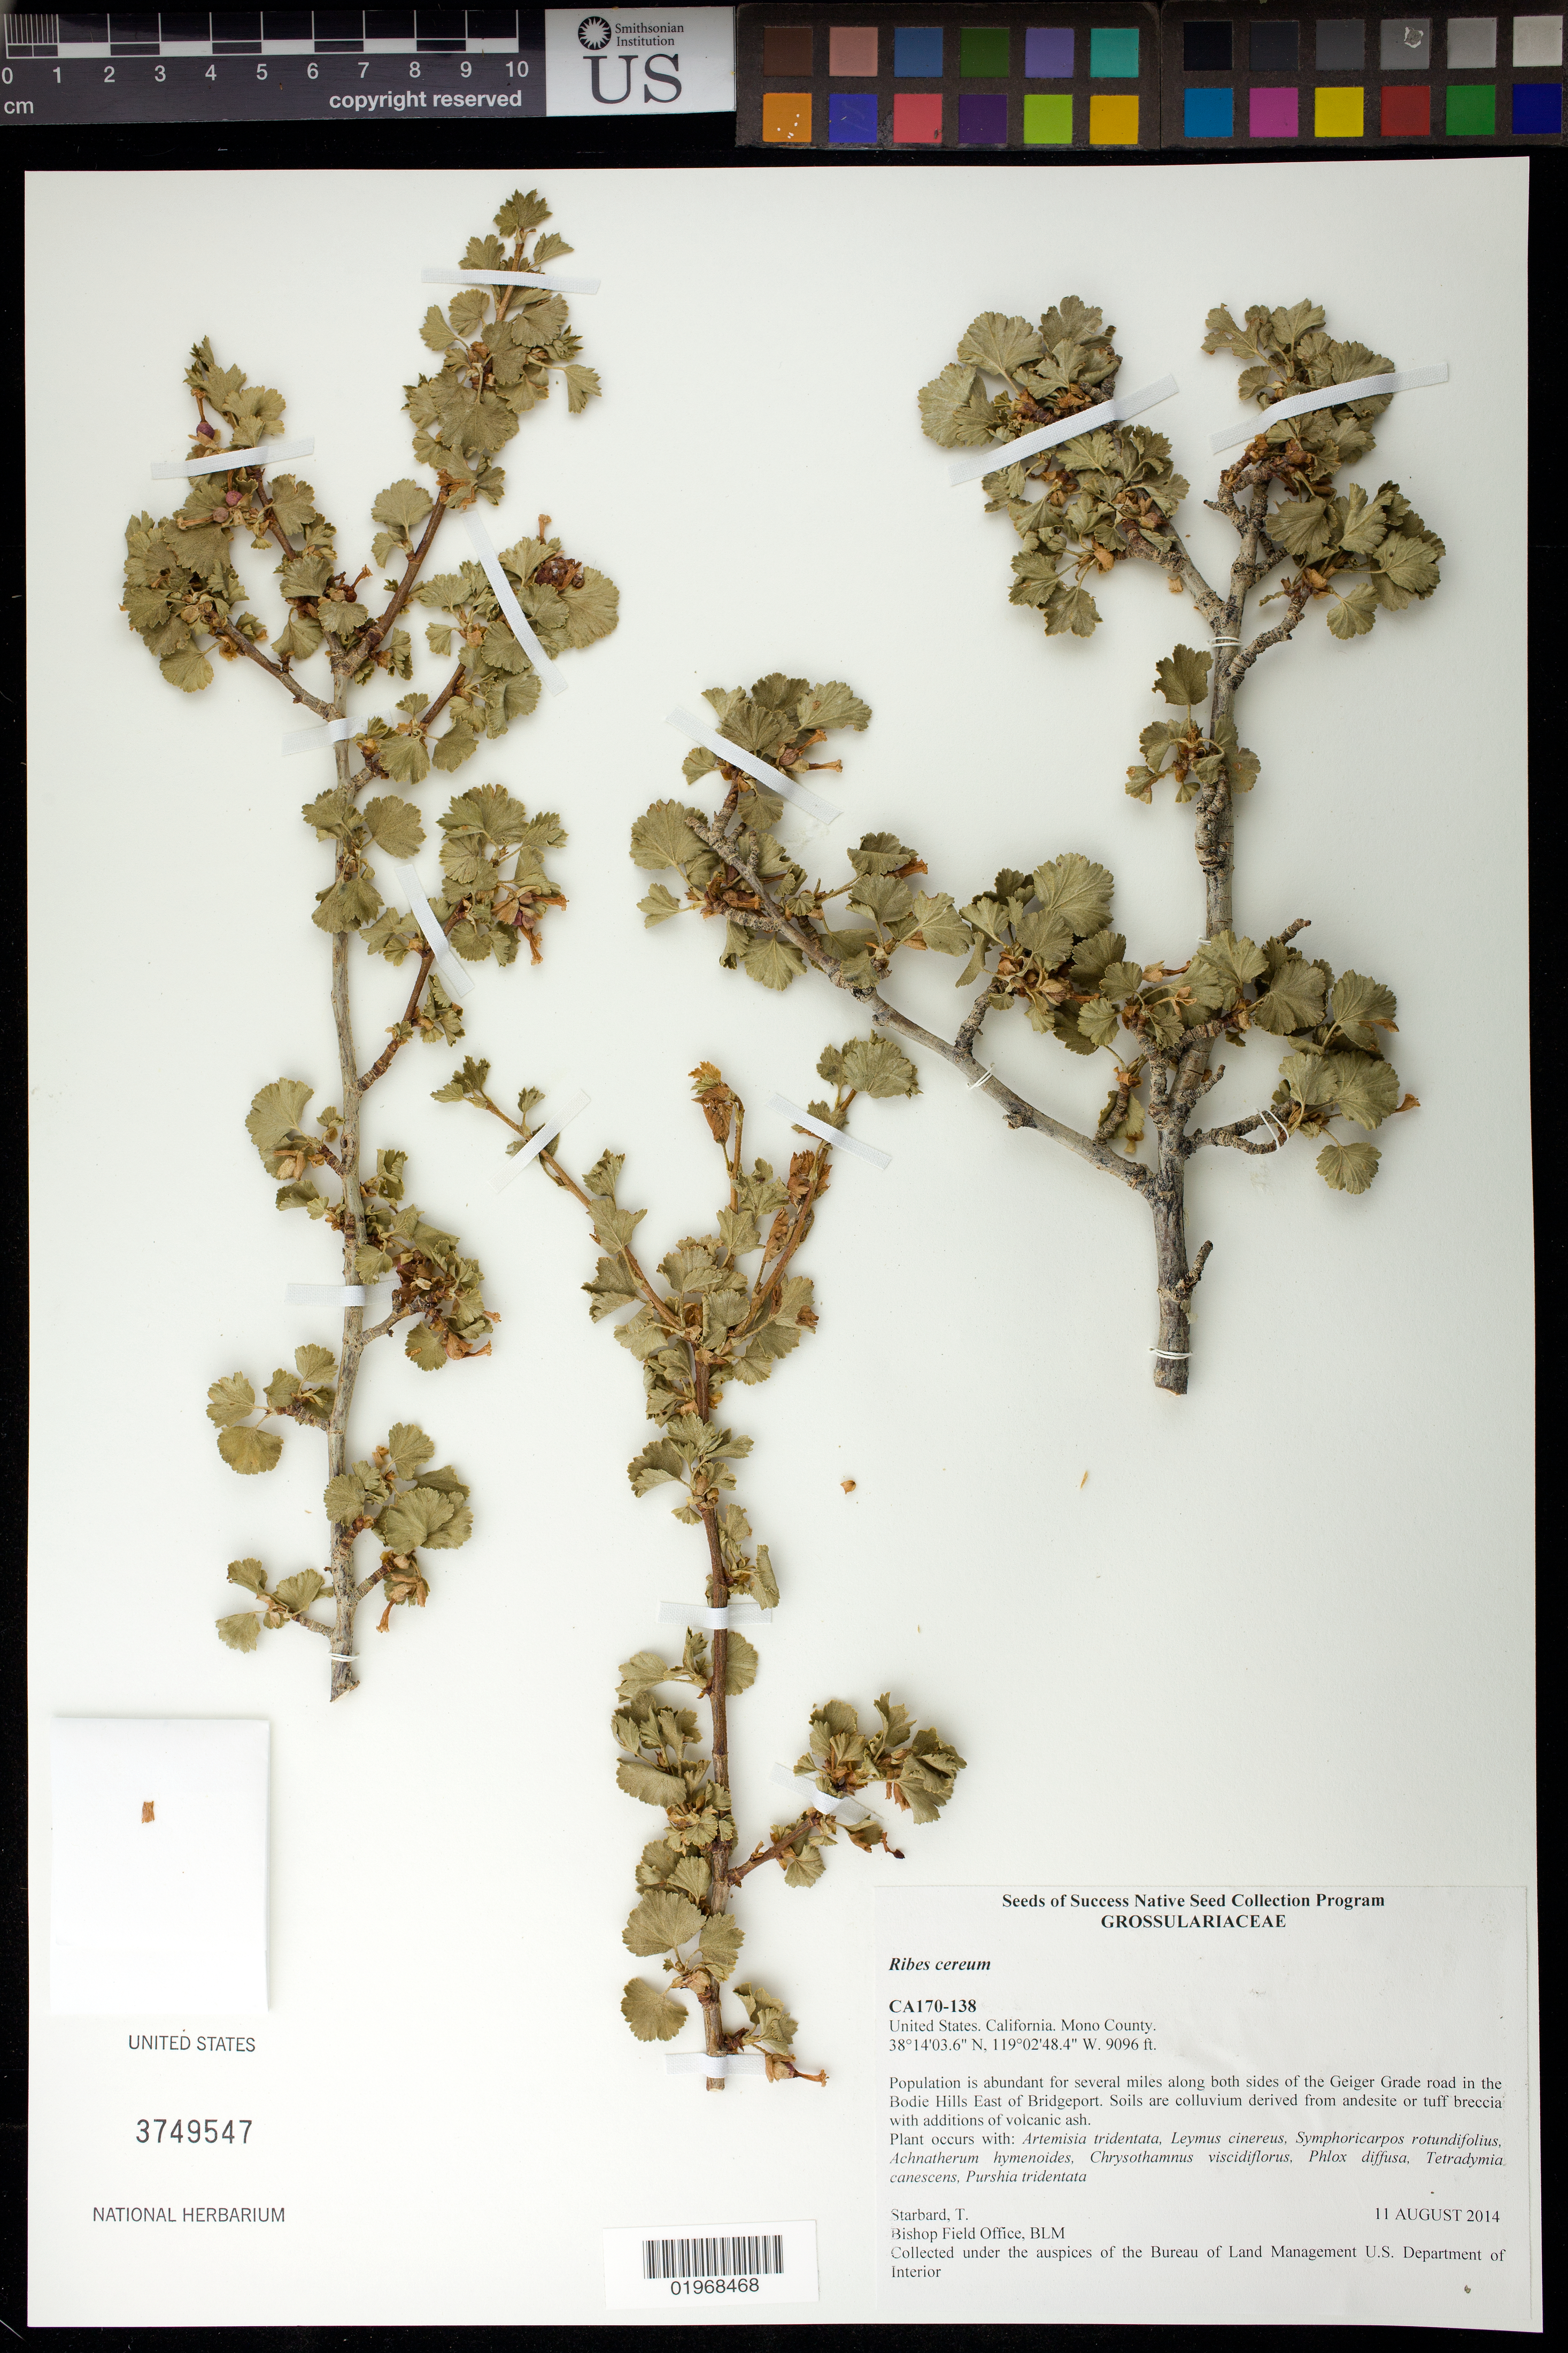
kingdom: Plantae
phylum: Tracheophyta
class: Magnoliopsida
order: Saxifragales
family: Grossulariaceae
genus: Ribes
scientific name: Ribes cereum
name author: Douglas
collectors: T. Starbard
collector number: CA170-138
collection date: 2014-08-11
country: United States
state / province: California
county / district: Mono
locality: Geiger Grade Rd in the Bodie Hills East of Bridgeport.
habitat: Colluvium soils derived from andesite or tuff breccia with additions of volcanic ash. With Phlox diffusa, Purshia tridentata, Artimisia tridentata, ect.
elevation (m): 2772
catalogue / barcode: US 3749547